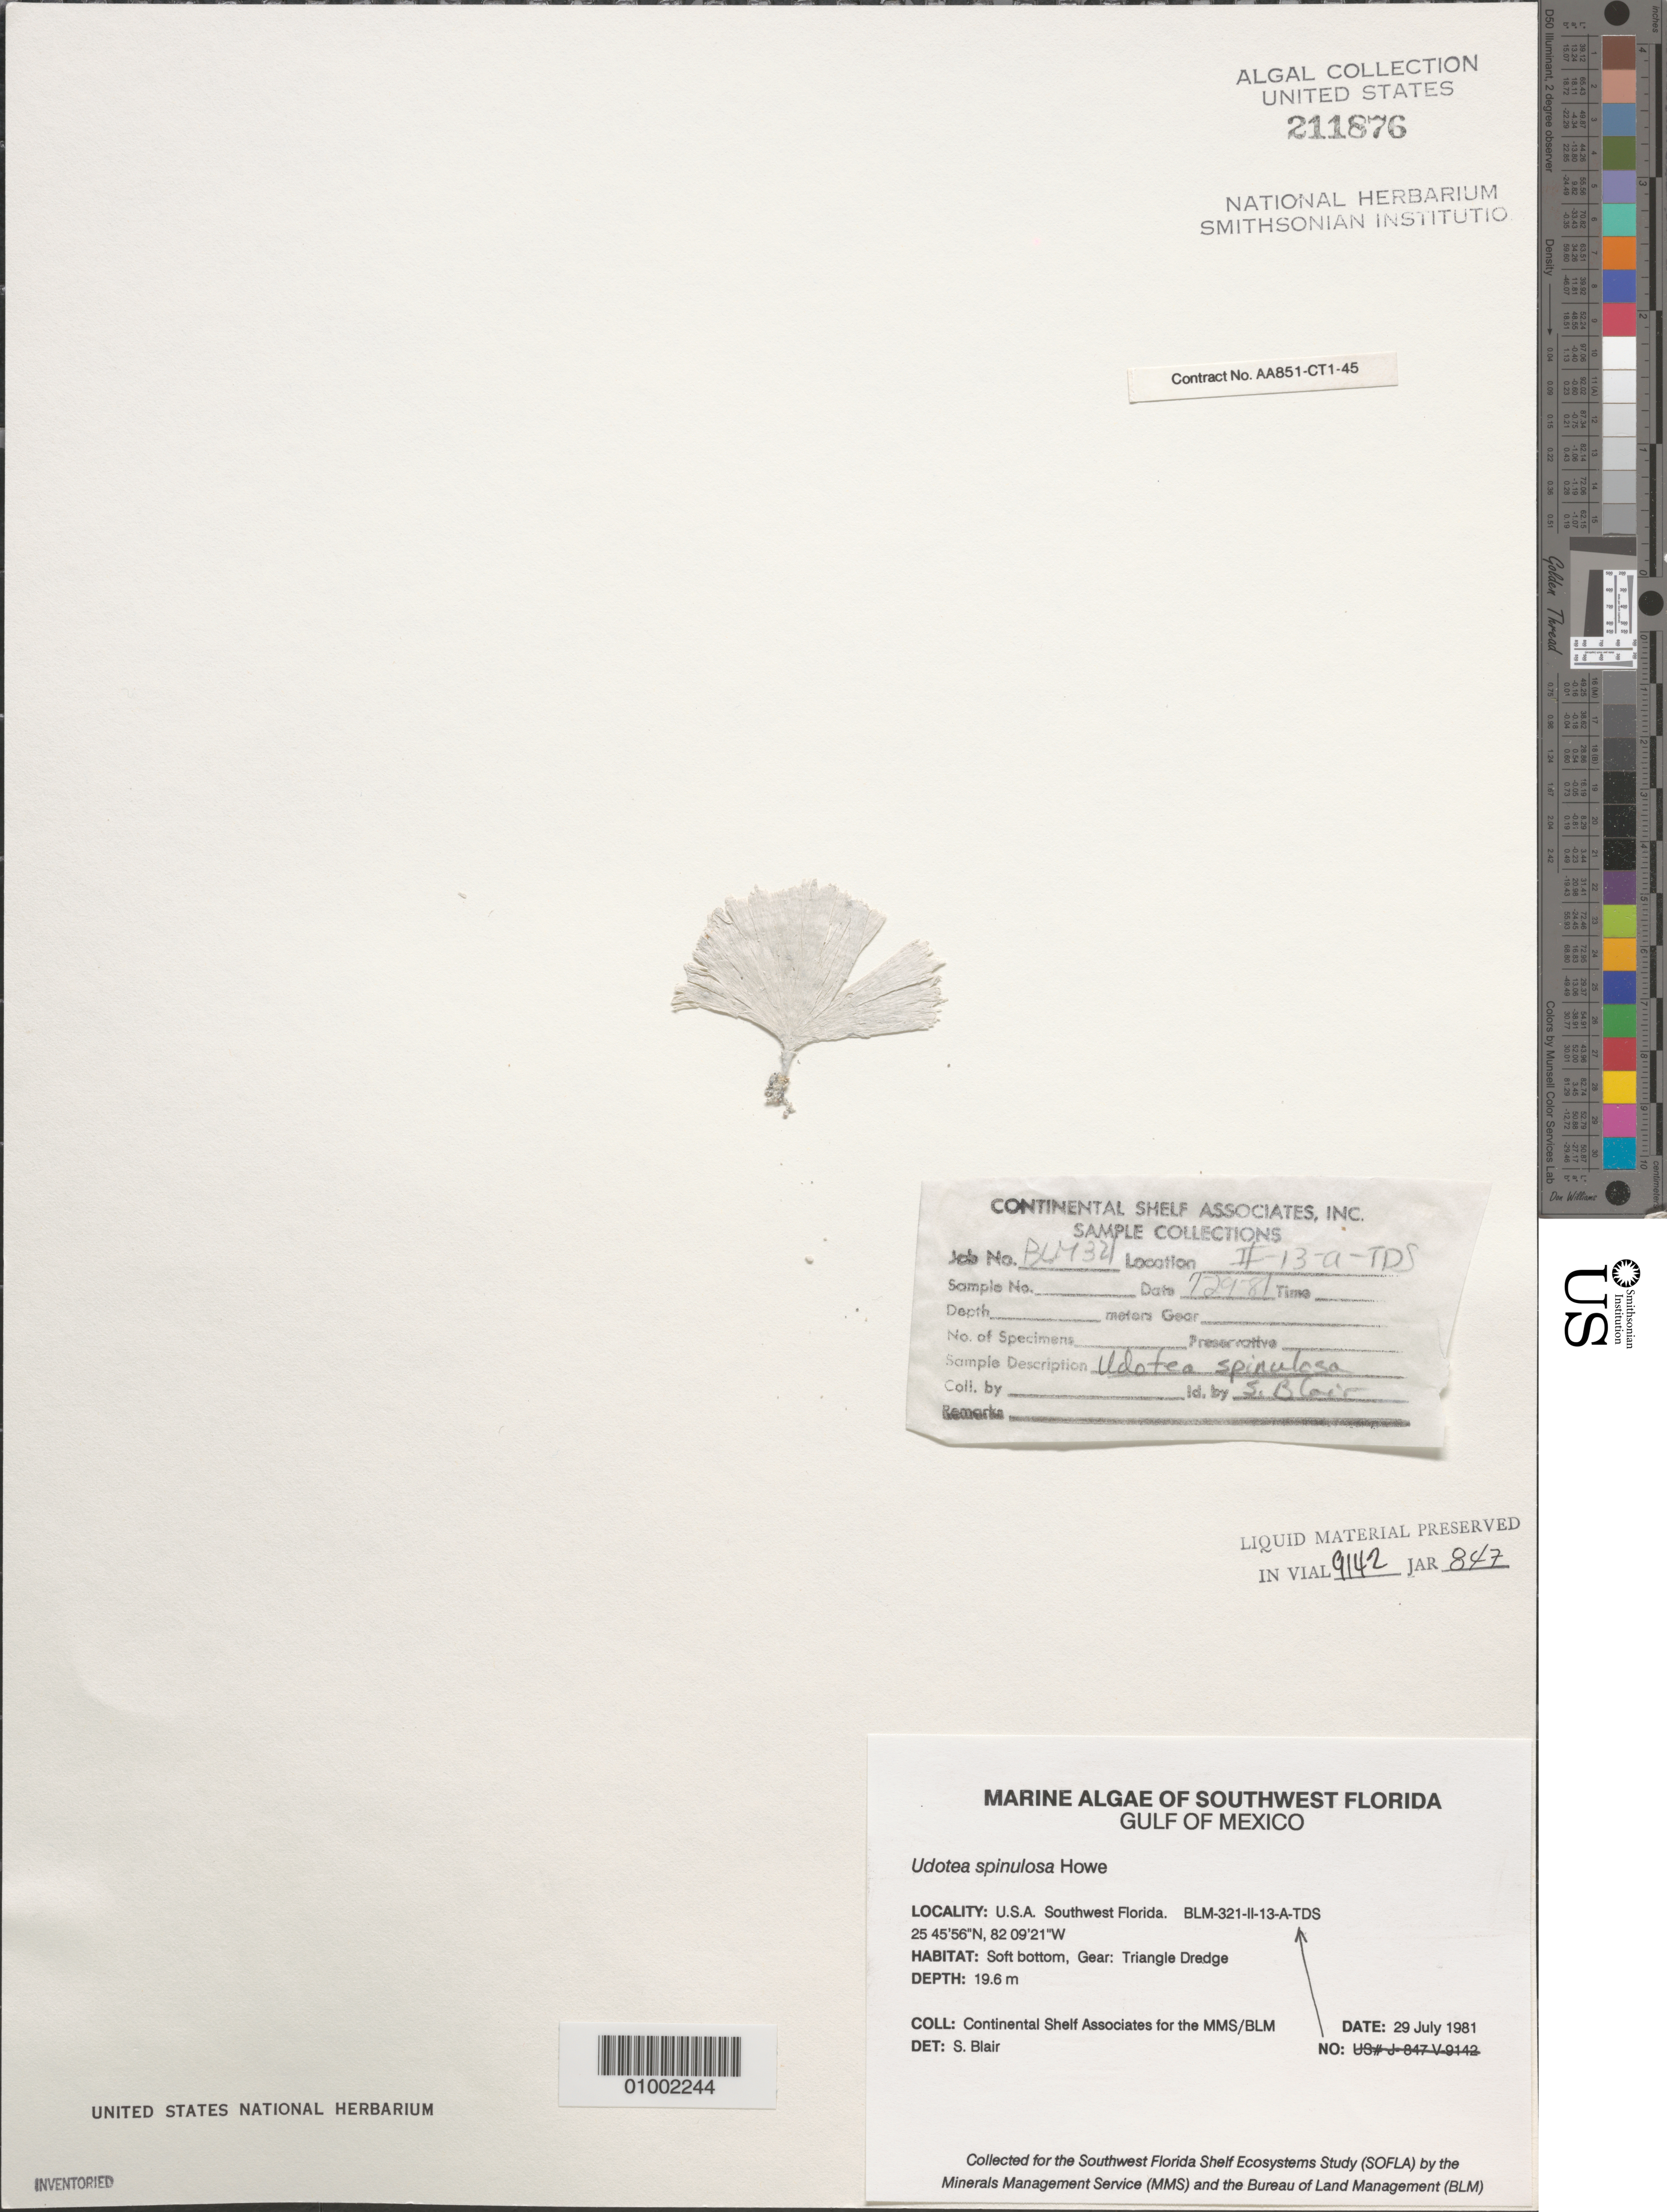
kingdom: Plantae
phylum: Chlorophyta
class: Ulvophyceae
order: Bryopsidales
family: Udoteaceae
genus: Udotea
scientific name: Udotea spinulosa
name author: M. Howe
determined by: Blair, S. M.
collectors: Continental Shelf Associates for the MMS/BLM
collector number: BLM-321-II-13-A-TDS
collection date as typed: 29 Jul 1981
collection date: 1981-07-29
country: United States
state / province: Florida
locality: Gulf of Mexico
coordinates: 25 45'56"N, 82 09'21"W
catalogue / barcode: US 211876